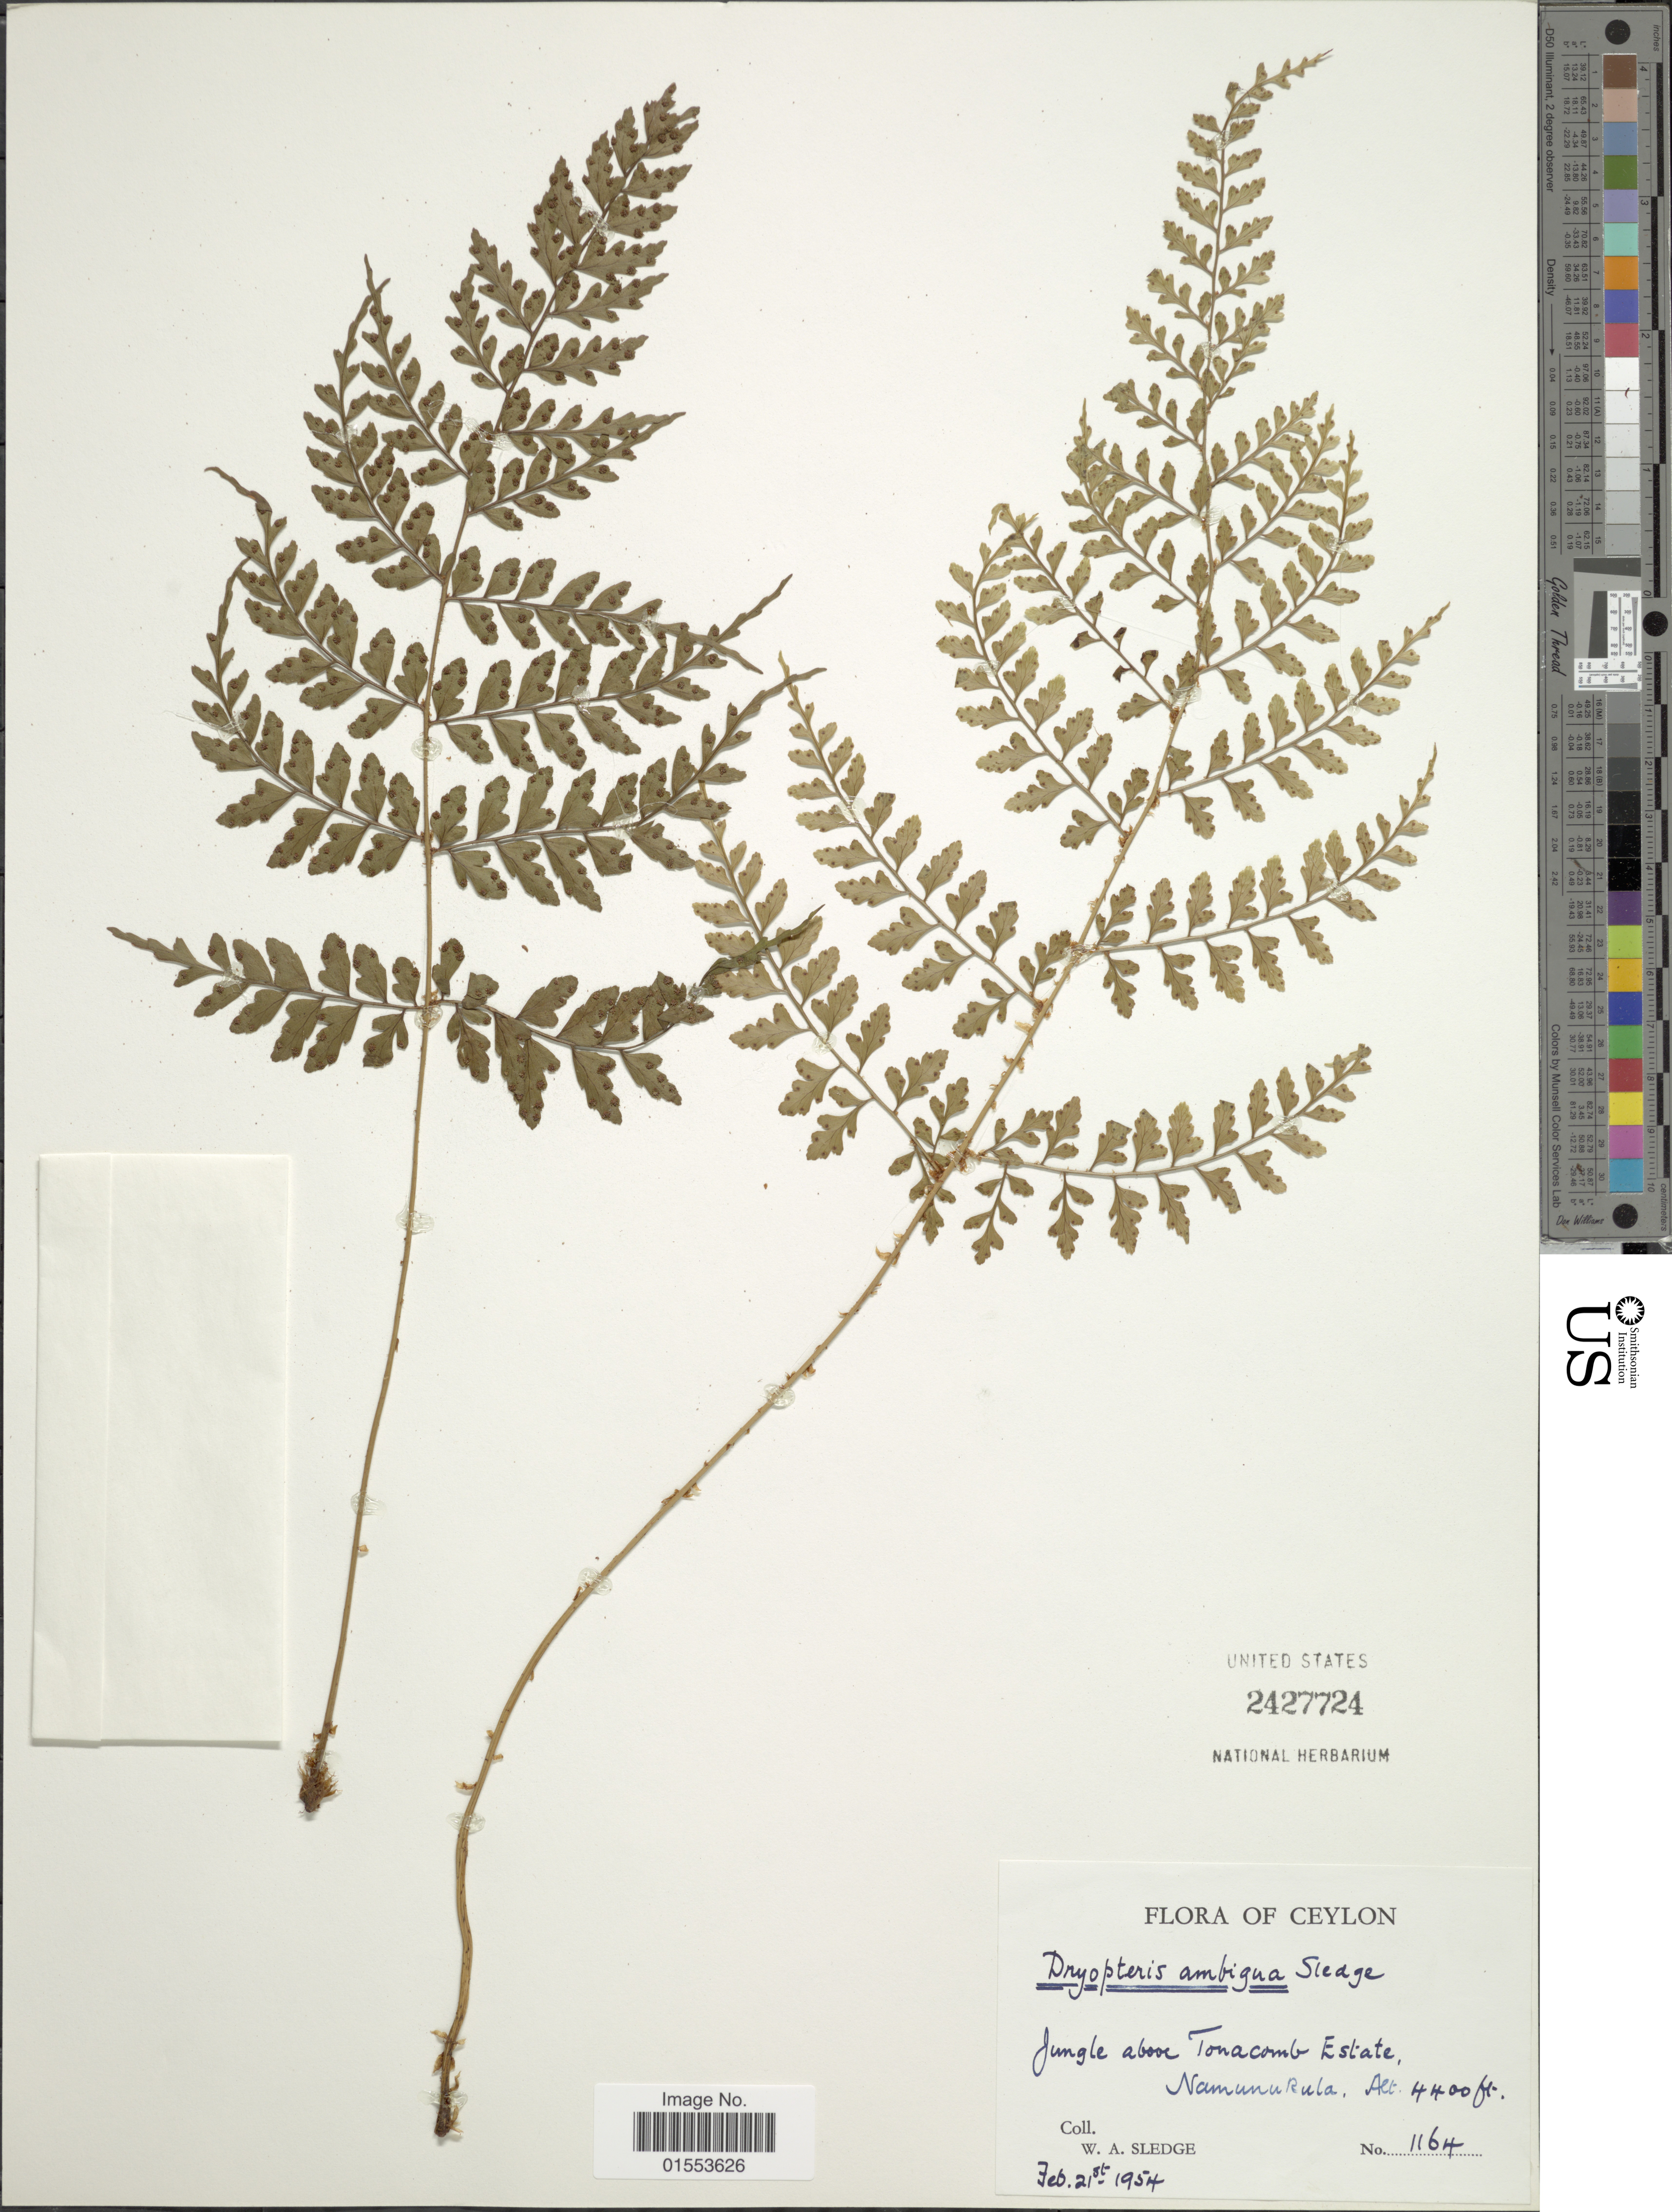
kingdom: Plantae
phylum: Tracheophyta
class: Polypodiopsida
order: Polypodiales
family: Dryopteridaceae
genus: Dryopteris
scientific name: Dryopteris ambigens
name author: (Nakai) Koidz.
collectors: W. A. Sledge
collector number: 1164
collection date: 1954-02-21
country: Sri Lanka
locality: Ceylon, Jungle above Tonacomb Estate, Namunu Rula.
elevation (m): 1341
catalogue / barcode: US 2427724